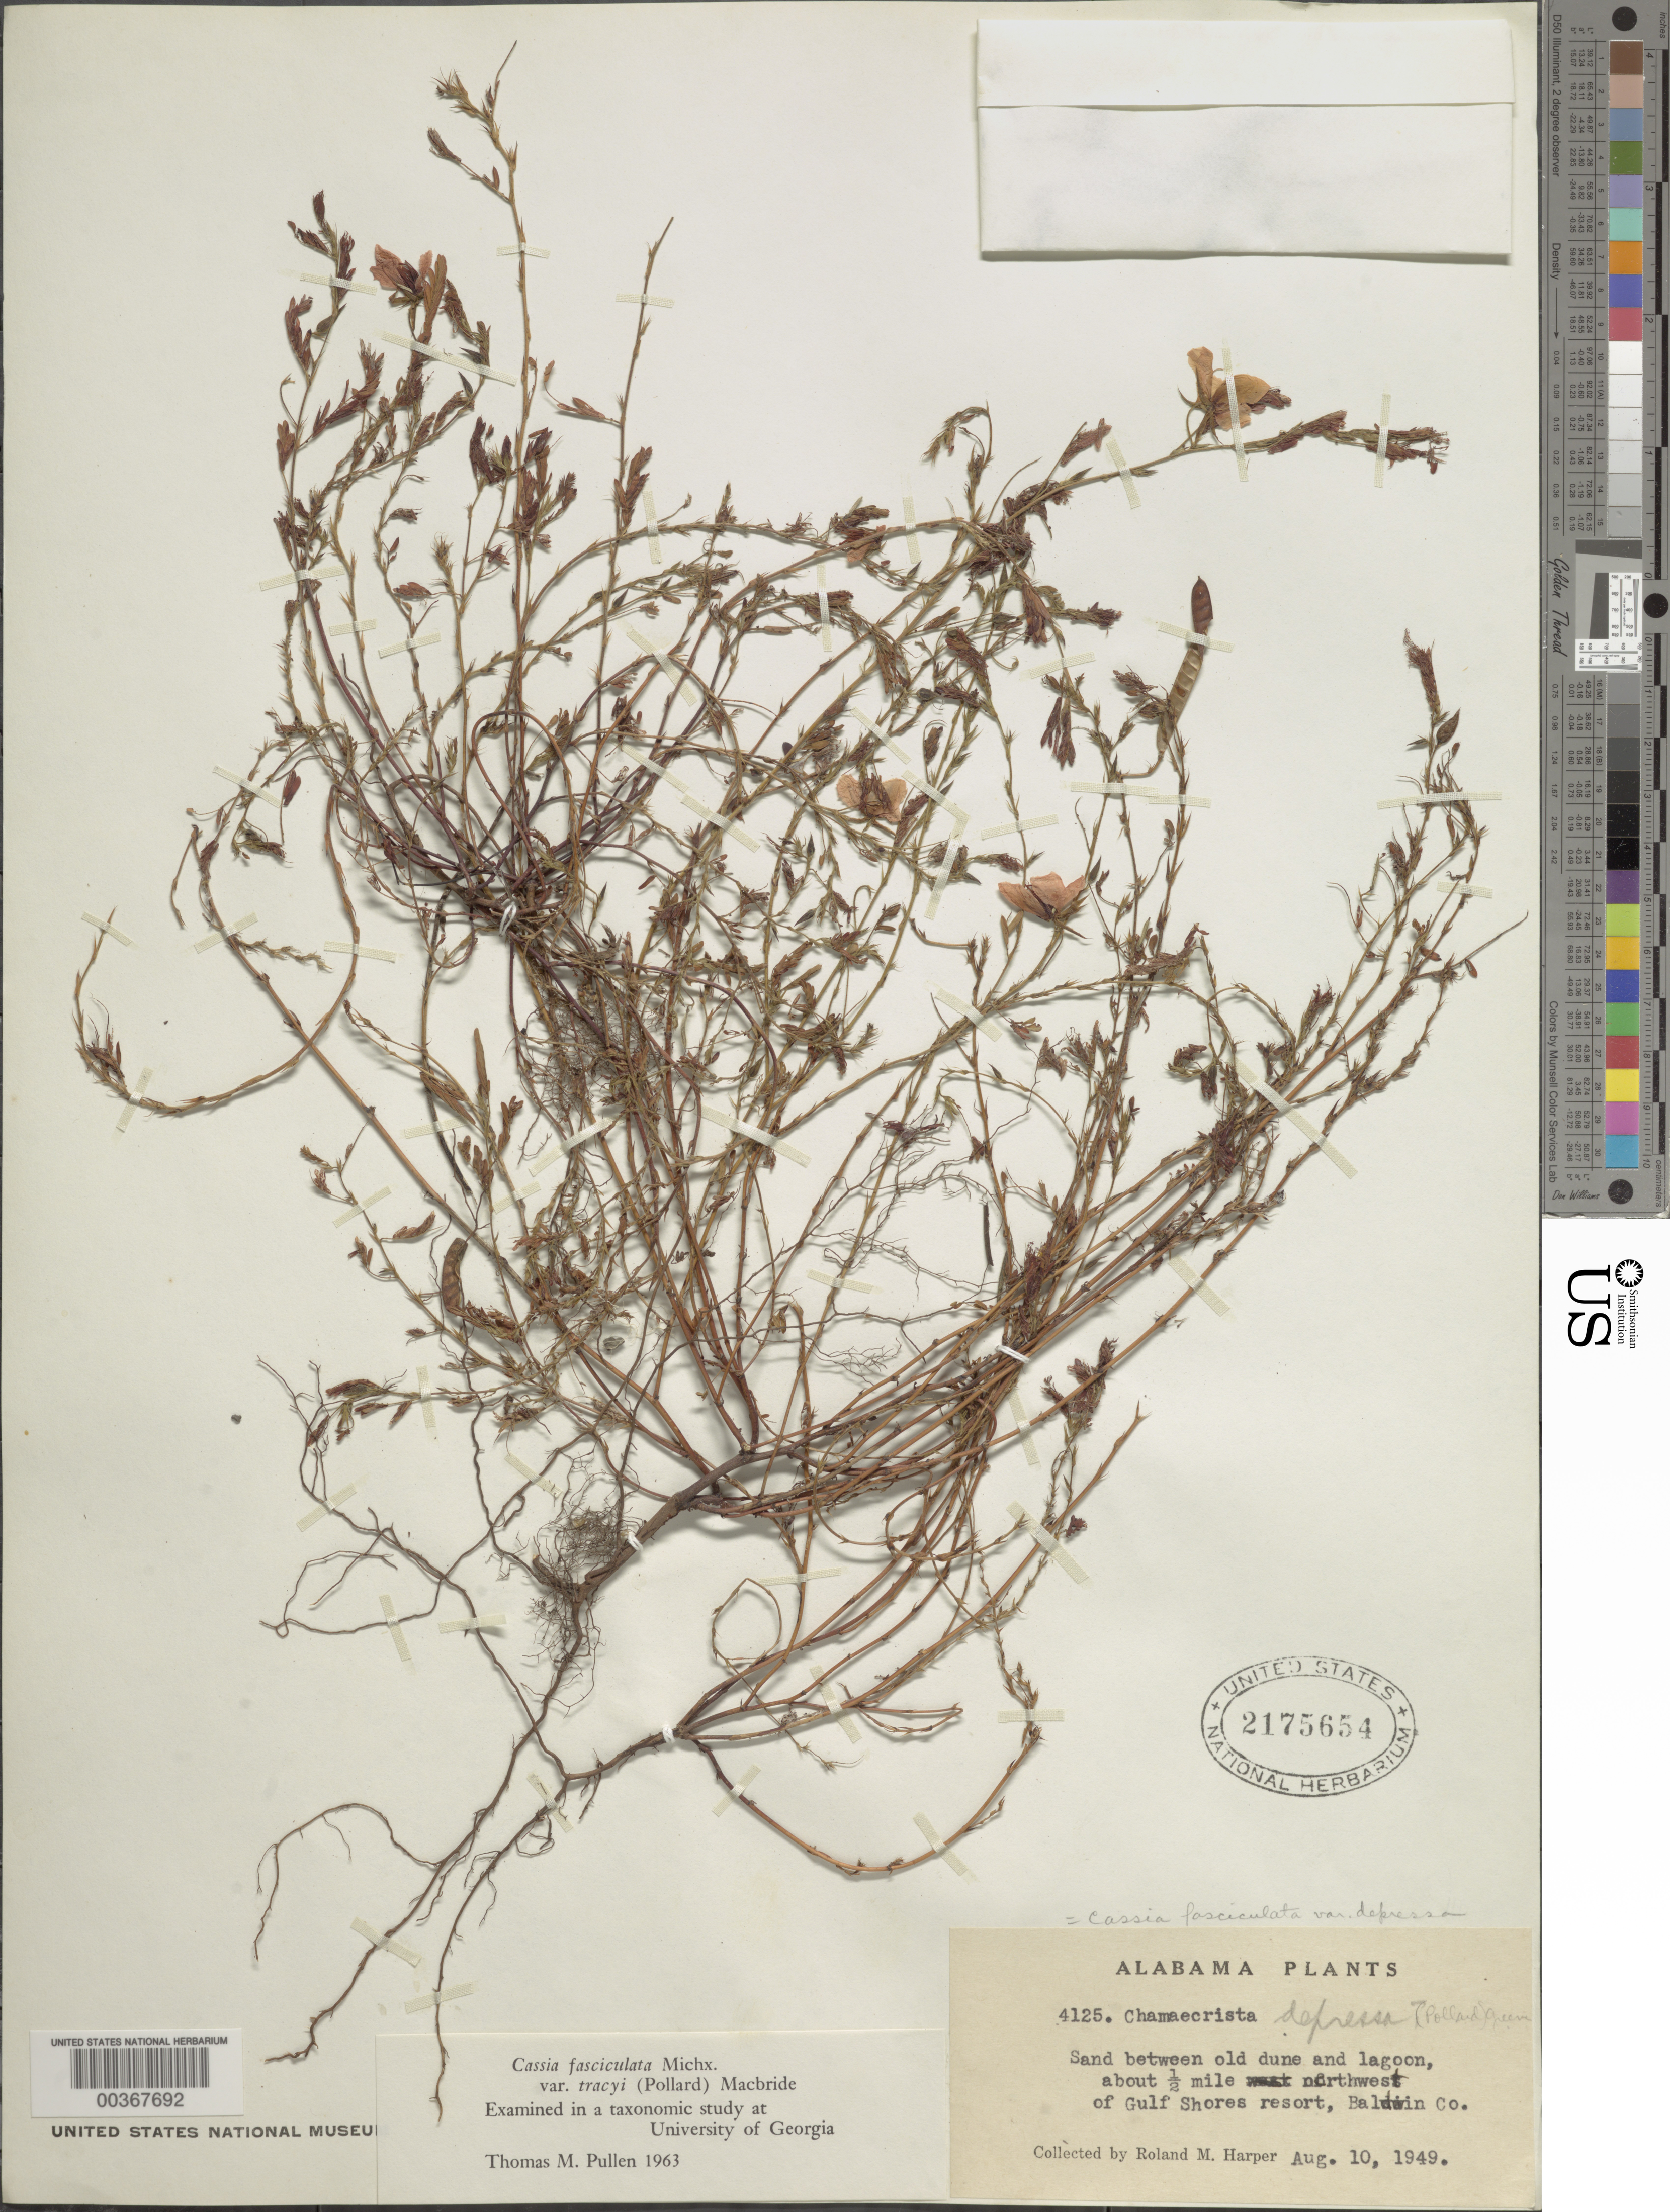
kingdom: Plantae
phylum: Tracheophyta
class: Magnoliopsida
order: Fabales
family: Fabaceae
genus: Chamaecrista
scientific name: Chamaecrista fasciculata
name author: (Michx.) Greene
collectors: R. M. Harper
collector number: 4125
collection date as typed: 10 Aug 1949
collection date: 1949-08-10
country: United States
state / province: Alabama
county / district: Baldwin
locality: Between old dune and lagoon, about 0.5 mi nw of gulf shores resort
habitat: Sand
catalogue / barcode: US 2175654